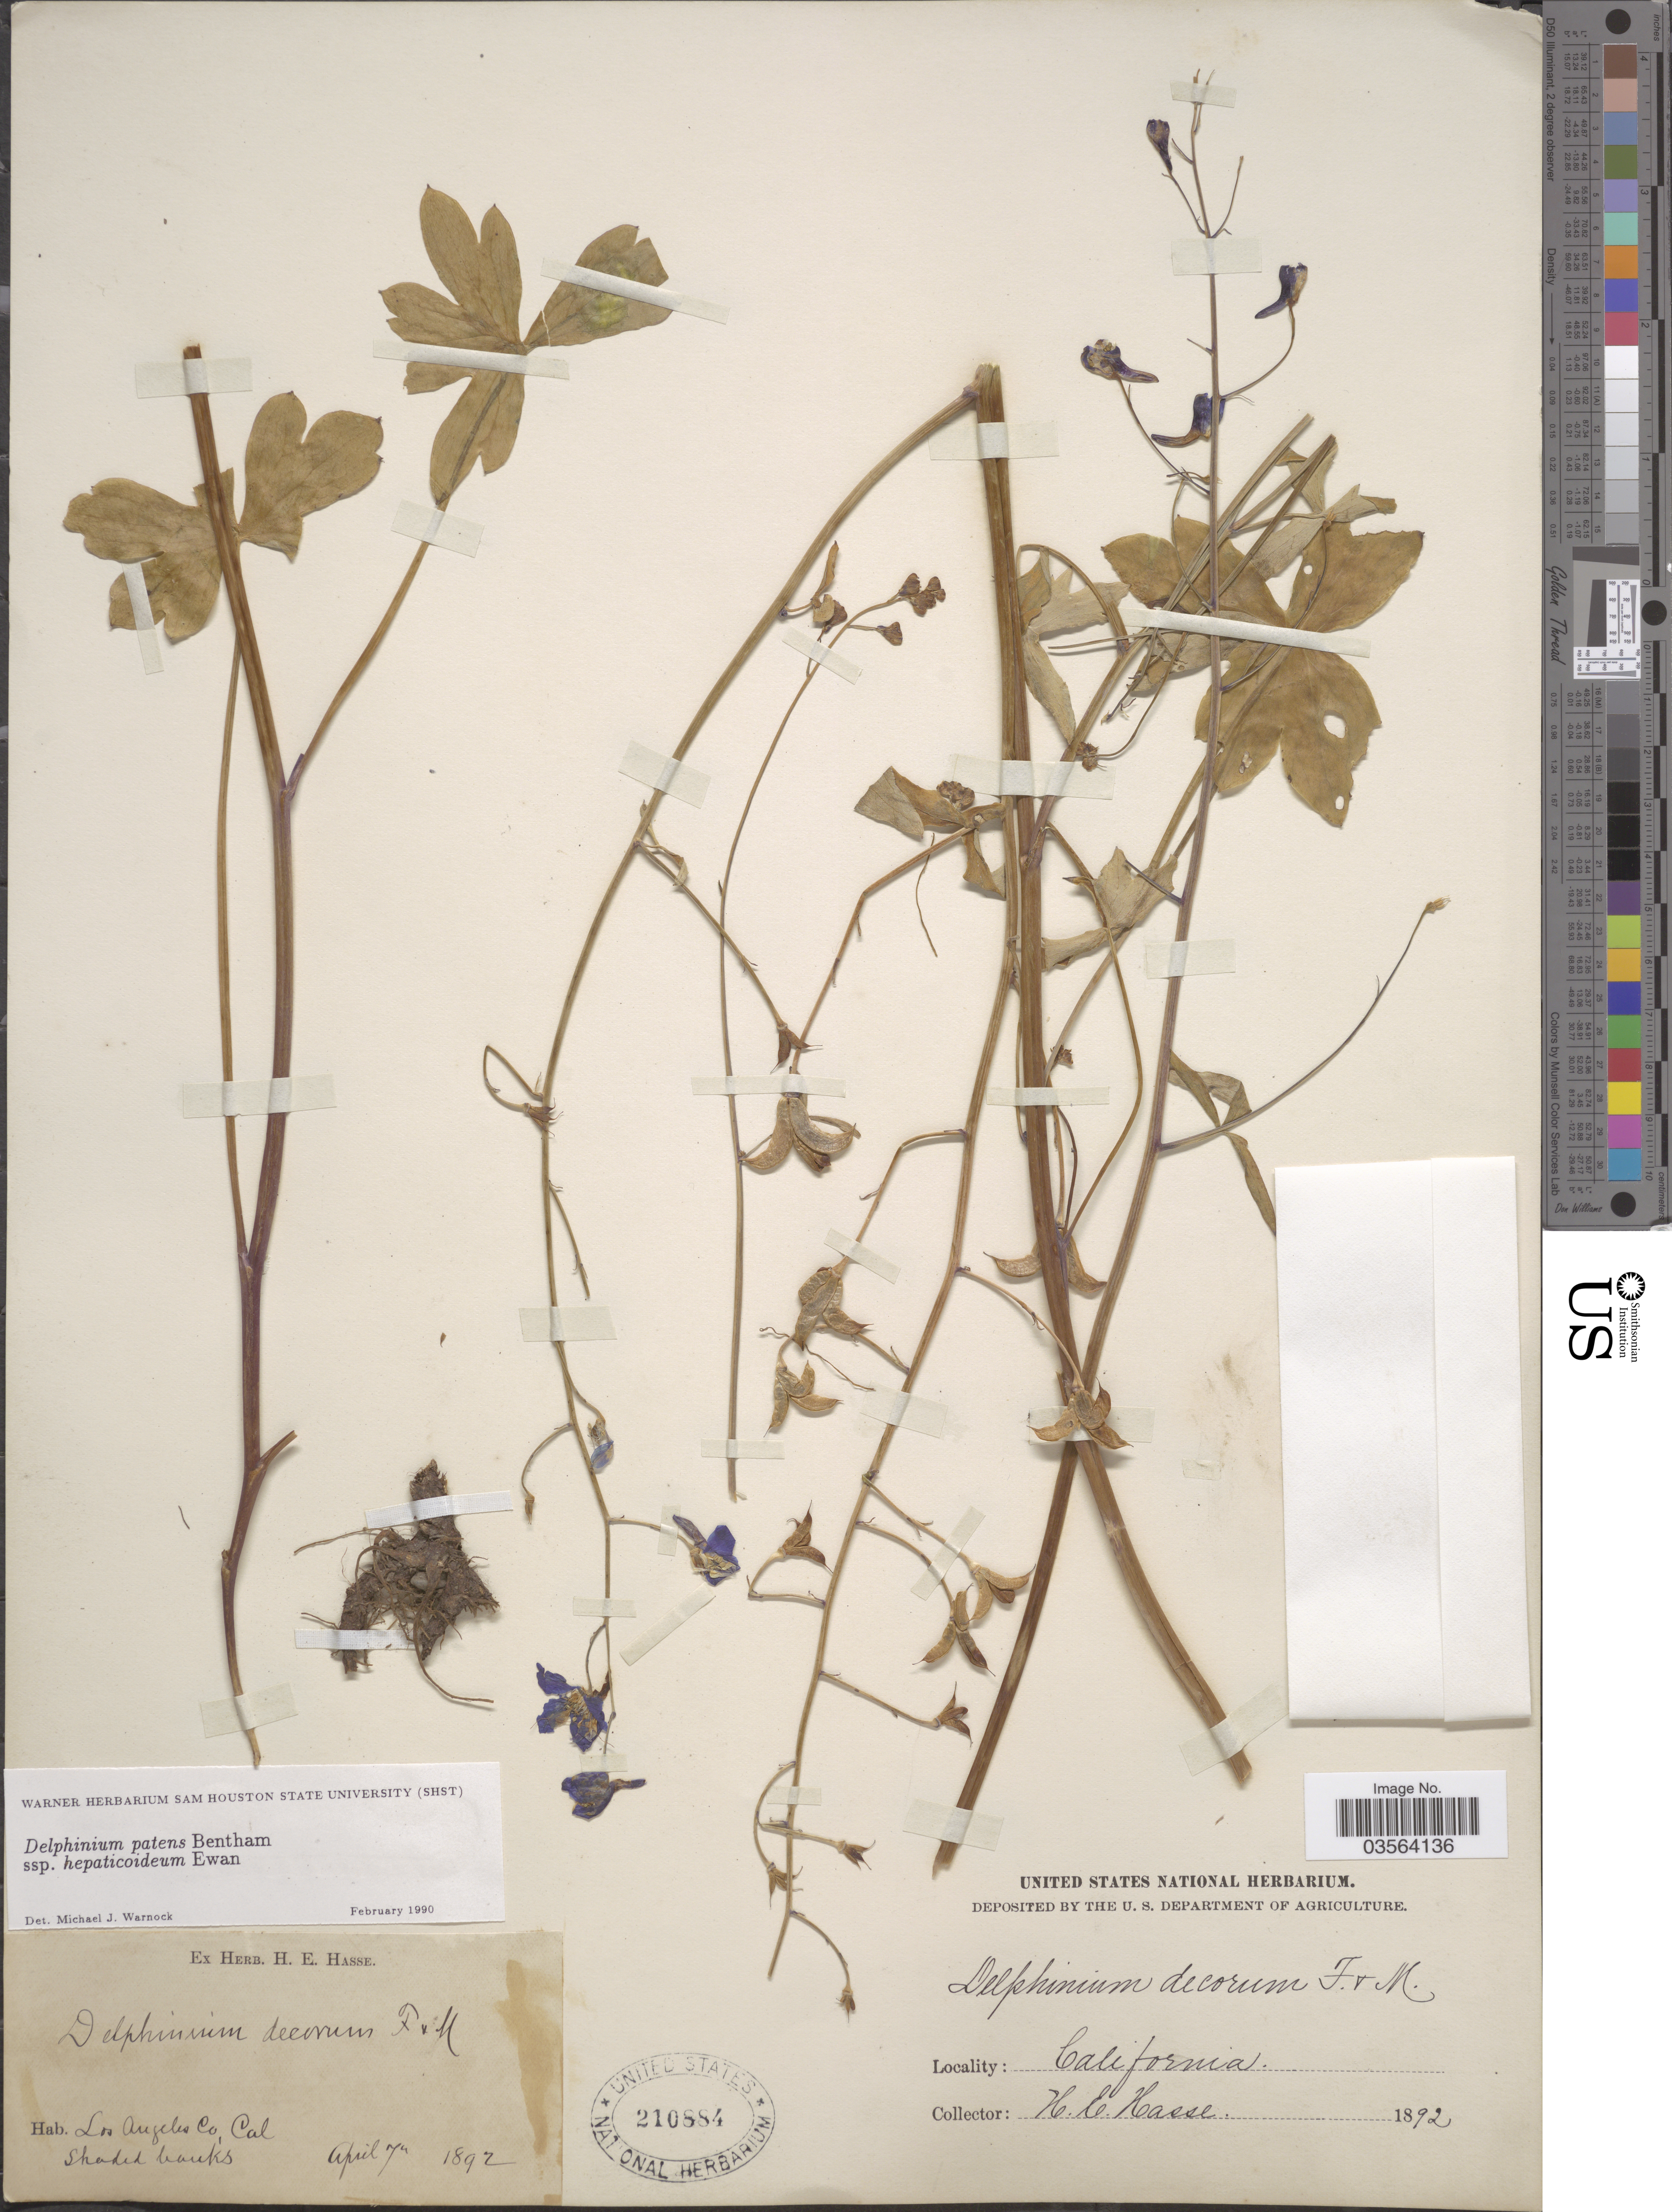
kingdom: Plantae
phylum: Tracheophyta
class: Magnoliopsida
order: Ranunculales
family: Ranunculaceae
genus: Delphinium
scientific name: Delphinium patens subsp. hepaticoideum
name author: Ewan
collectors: H. E. Hasse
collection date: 1892-04-07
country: United States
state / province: California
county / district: Los Angeles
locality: Los Angeles Co.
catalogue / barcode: US 210884